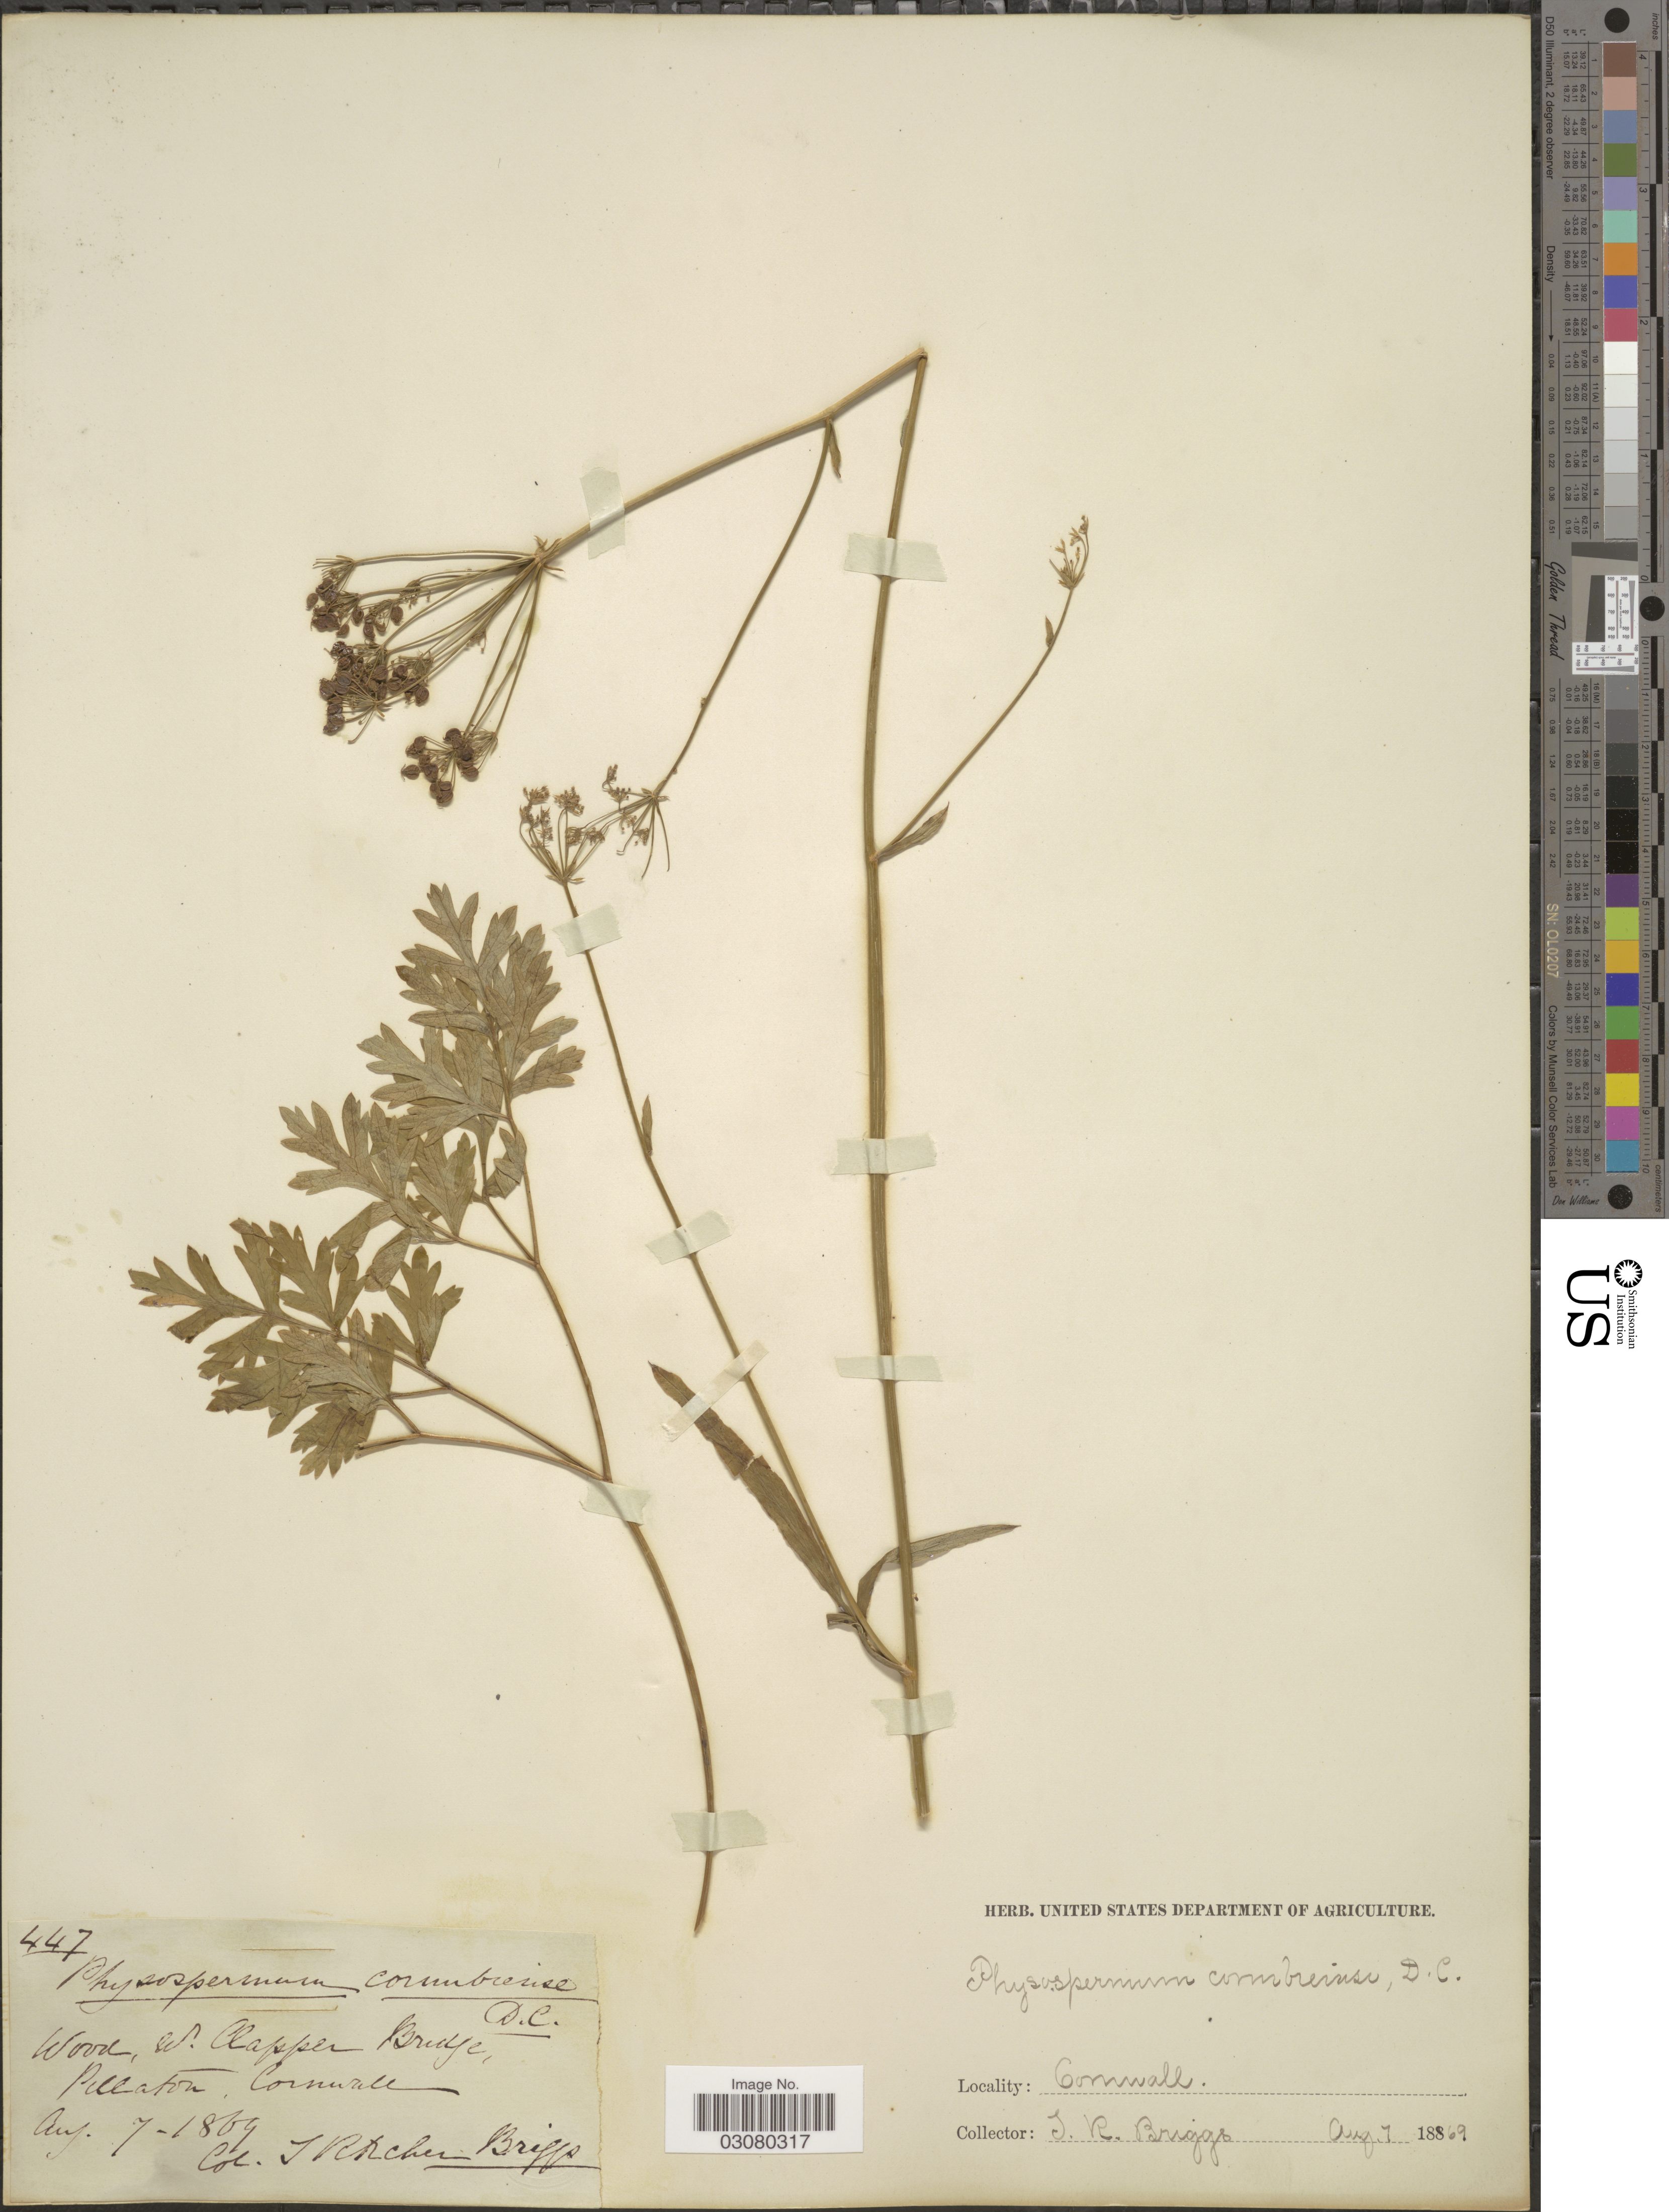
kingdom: Plantae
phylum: Tracheophyta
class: Magnoliopsida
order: Apiales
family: Apiaceae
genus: Physospermum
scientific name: Physospermum cornubiense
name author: (L.) DC.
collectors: J. Briggs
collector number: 447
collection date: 1869-08-07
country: United Kingdom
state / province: England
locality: Cornwall. W. Clapper Bridge, Pillaton, Cornwall.